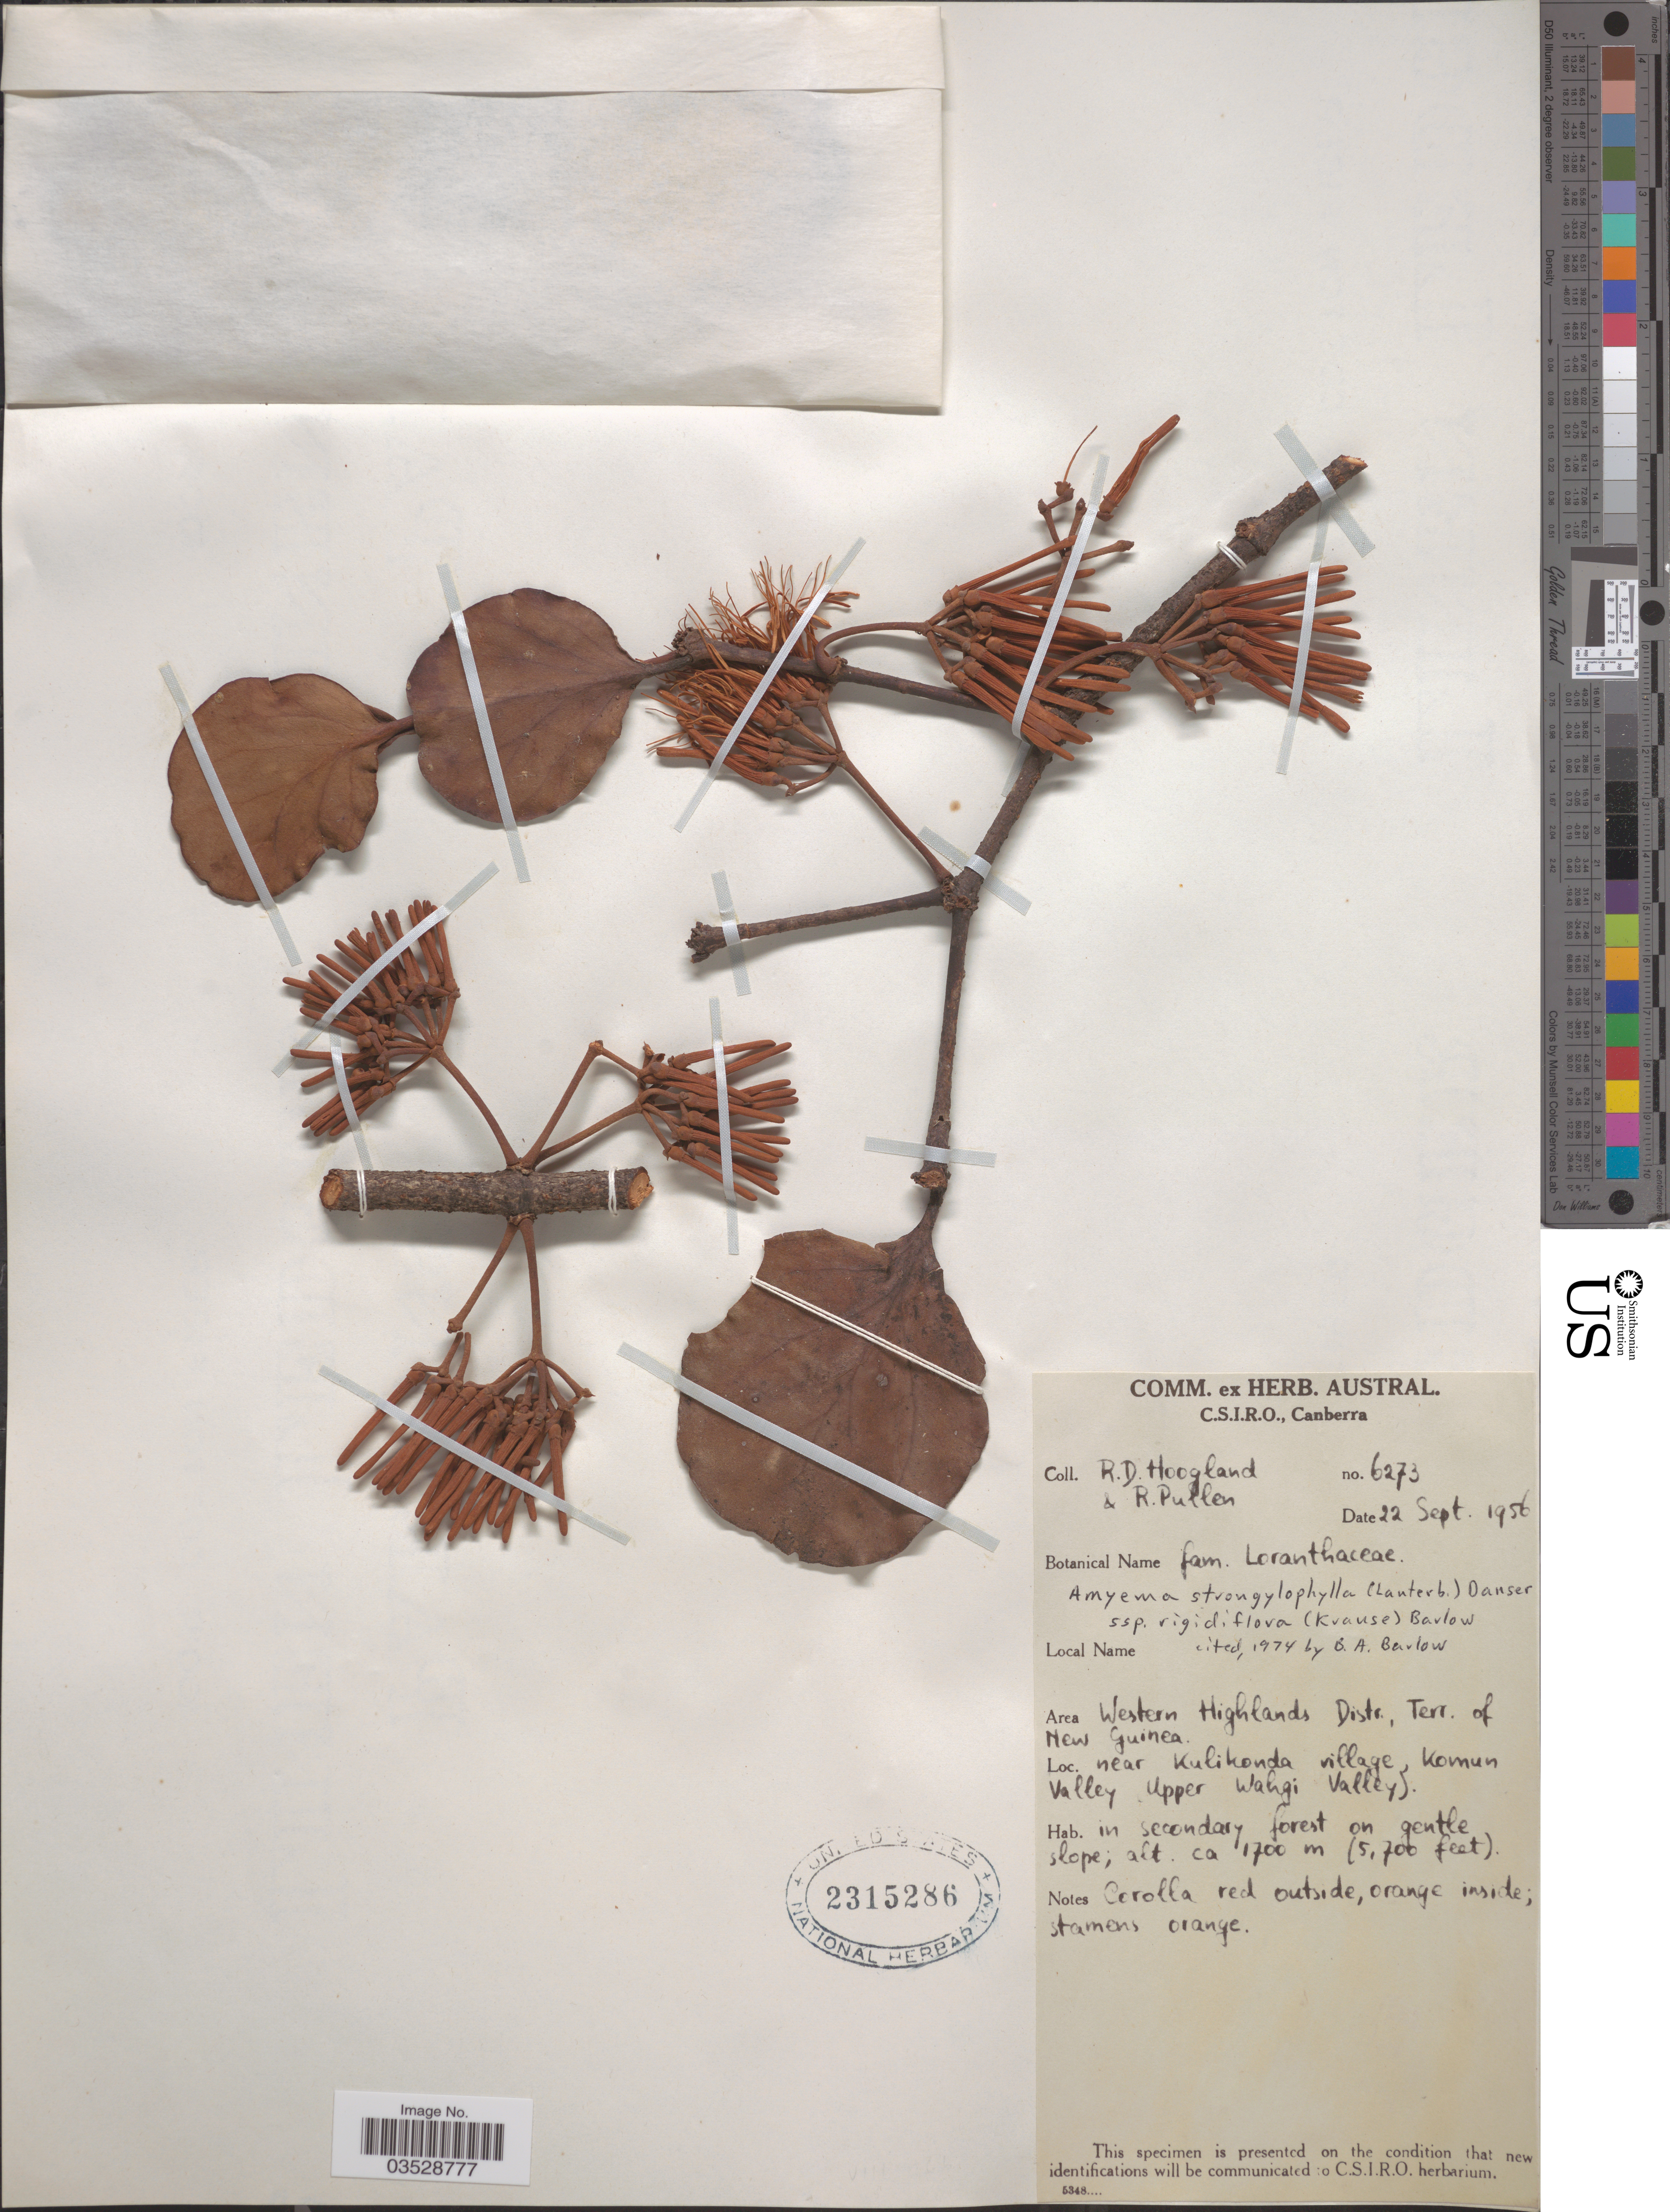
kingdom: Plantae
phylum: Tracheophyta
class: Magnoliopsida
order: Santalales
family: Loranthaceae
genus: Amyema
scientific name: Amyema rigidiflora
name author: Danser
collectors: R. D. Hoogland & R. Pullen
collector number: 6273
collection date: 1956-09-22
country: Papua New Guinea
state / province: Western Highlands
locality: Area Distr. Terr. of New Guinea. Near Kulikonda village, Komun Valley, Upper Wahgi Valley.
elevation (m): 1700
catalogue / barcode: US 2315286